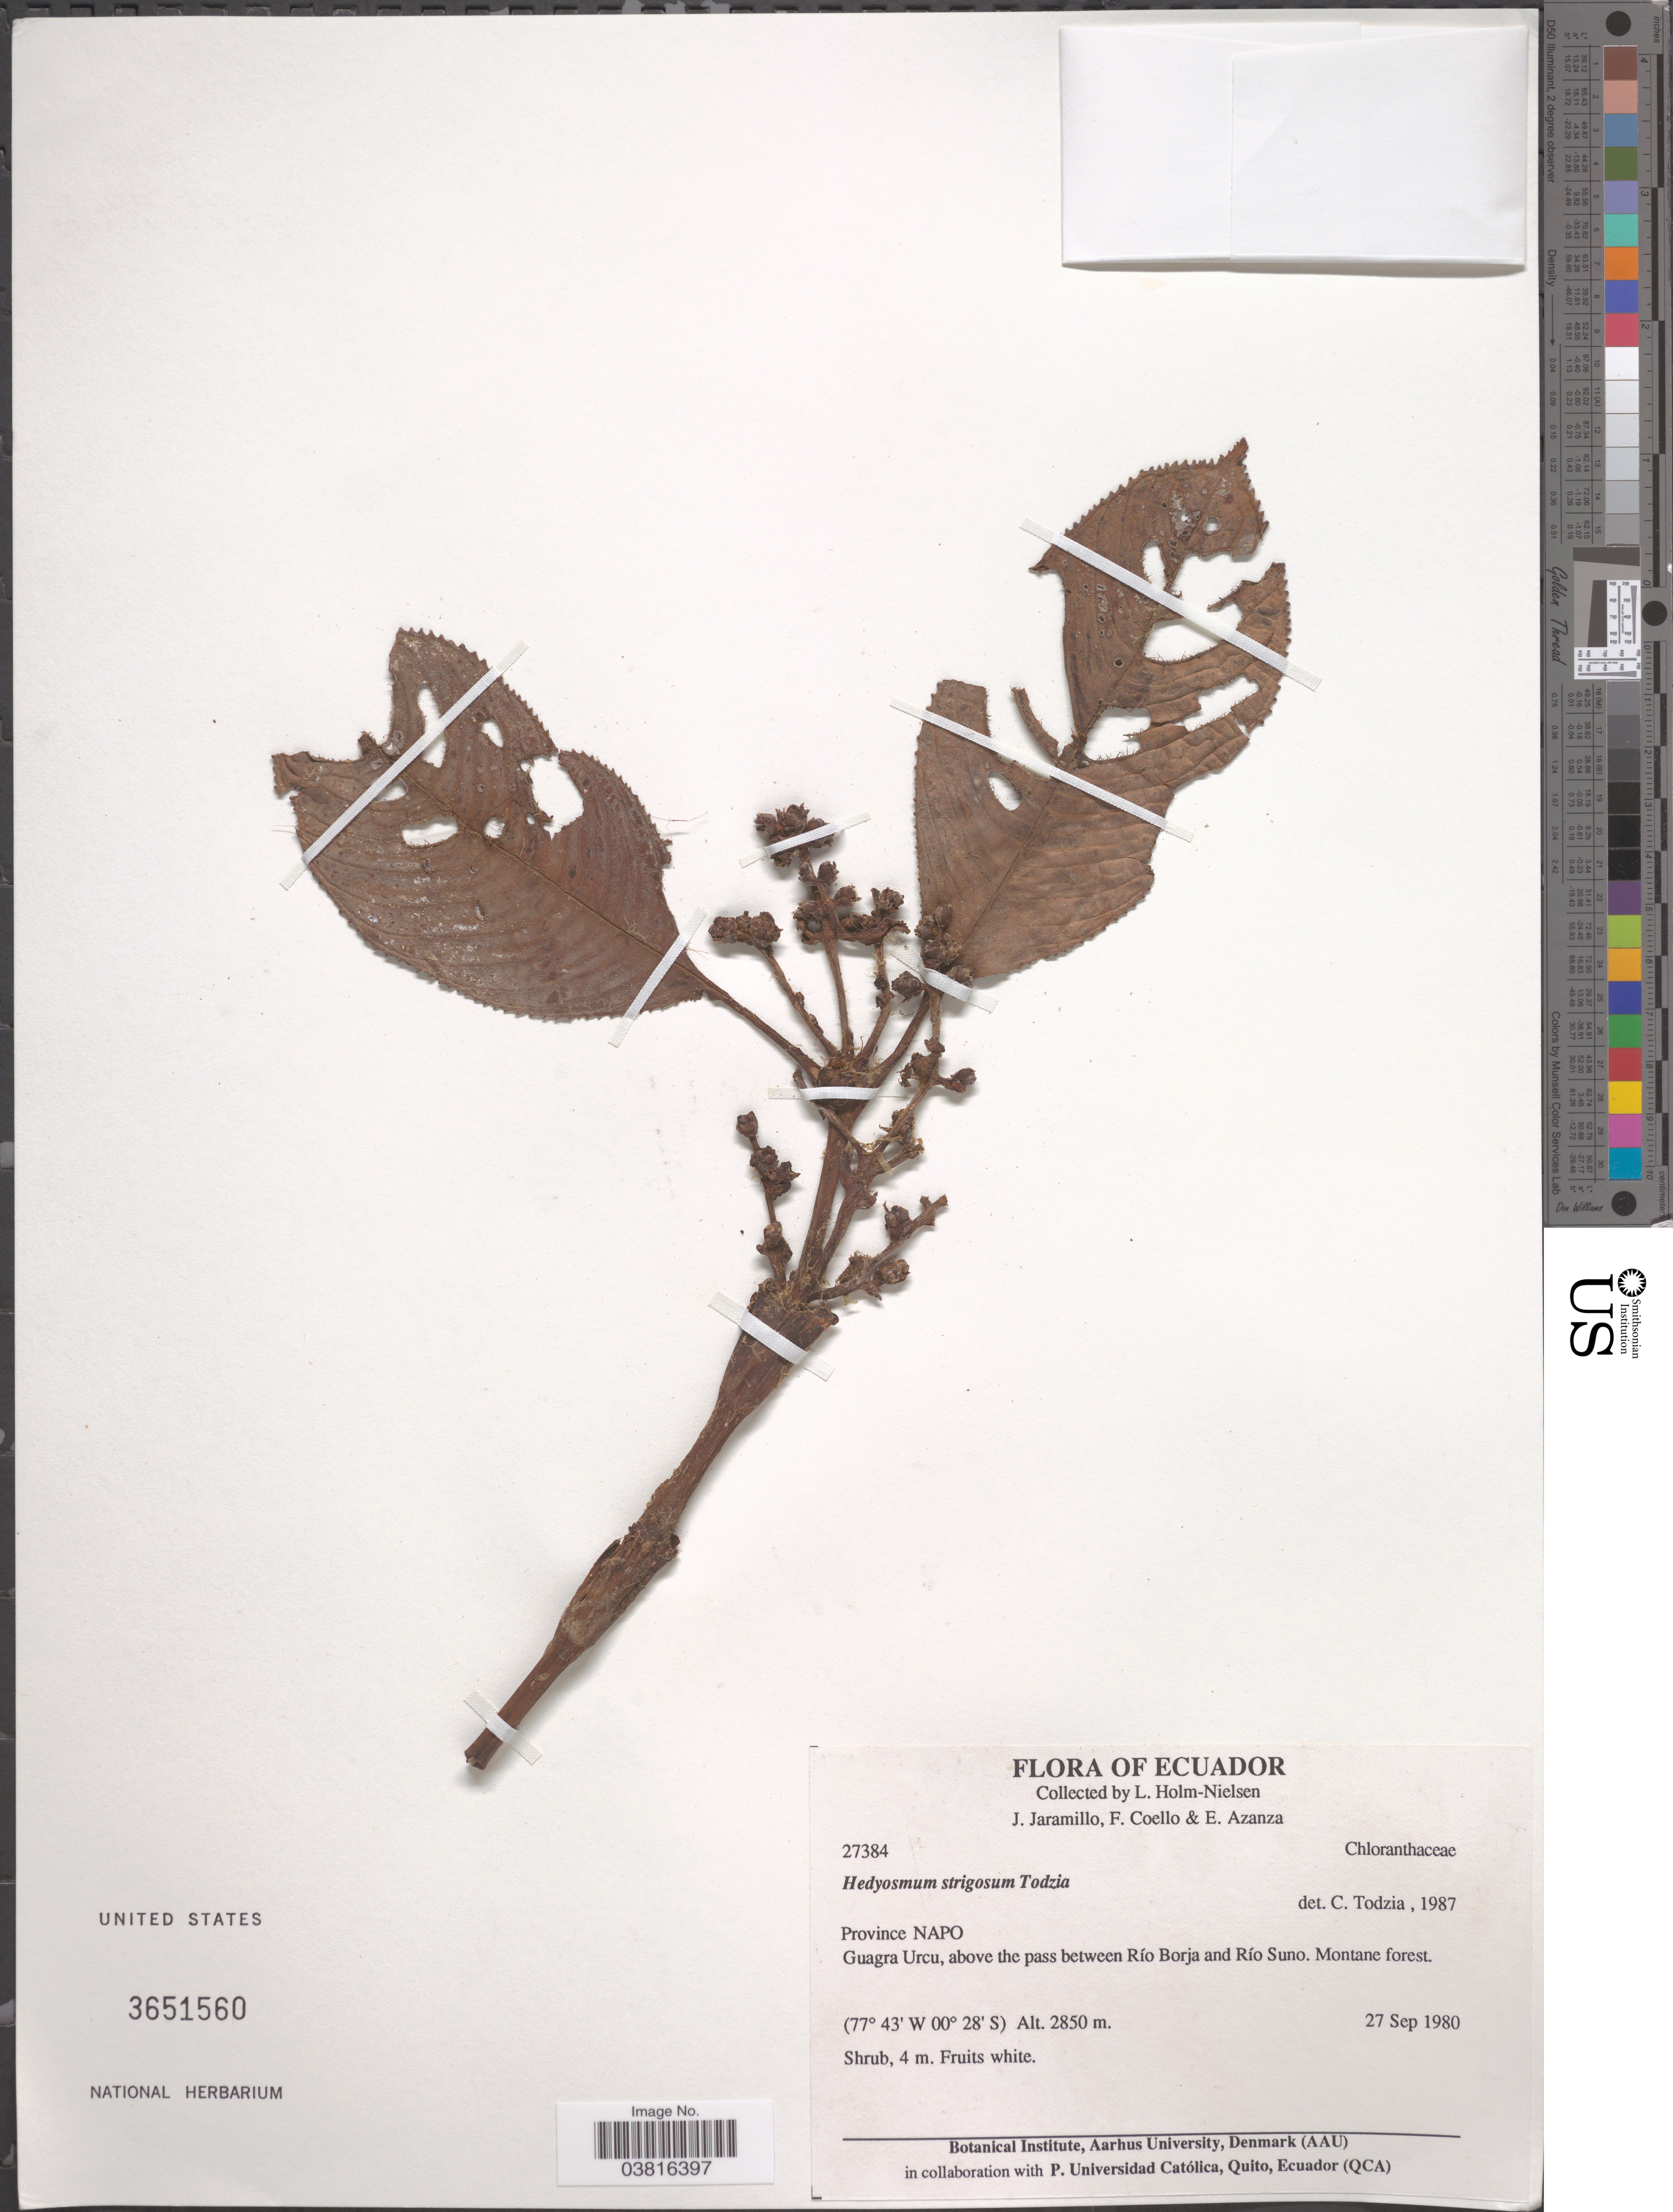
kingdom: Plantae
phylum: Tracheophyta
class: Magnoliopsida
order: Chloranthales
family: Chloranthaceae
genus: Hedyosmum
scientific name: Hedyosmum strigosum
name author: Todzia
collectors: L. Holm-Nielsen, J. Jaramillo, F. Coello & E. Azanza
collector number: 27384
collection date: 1980-09-27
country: Ecuador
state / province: Napo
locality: Guagra Urcu, above the pass between Río Borja and Río Suno.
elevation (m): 2850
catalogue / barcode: US 3651560